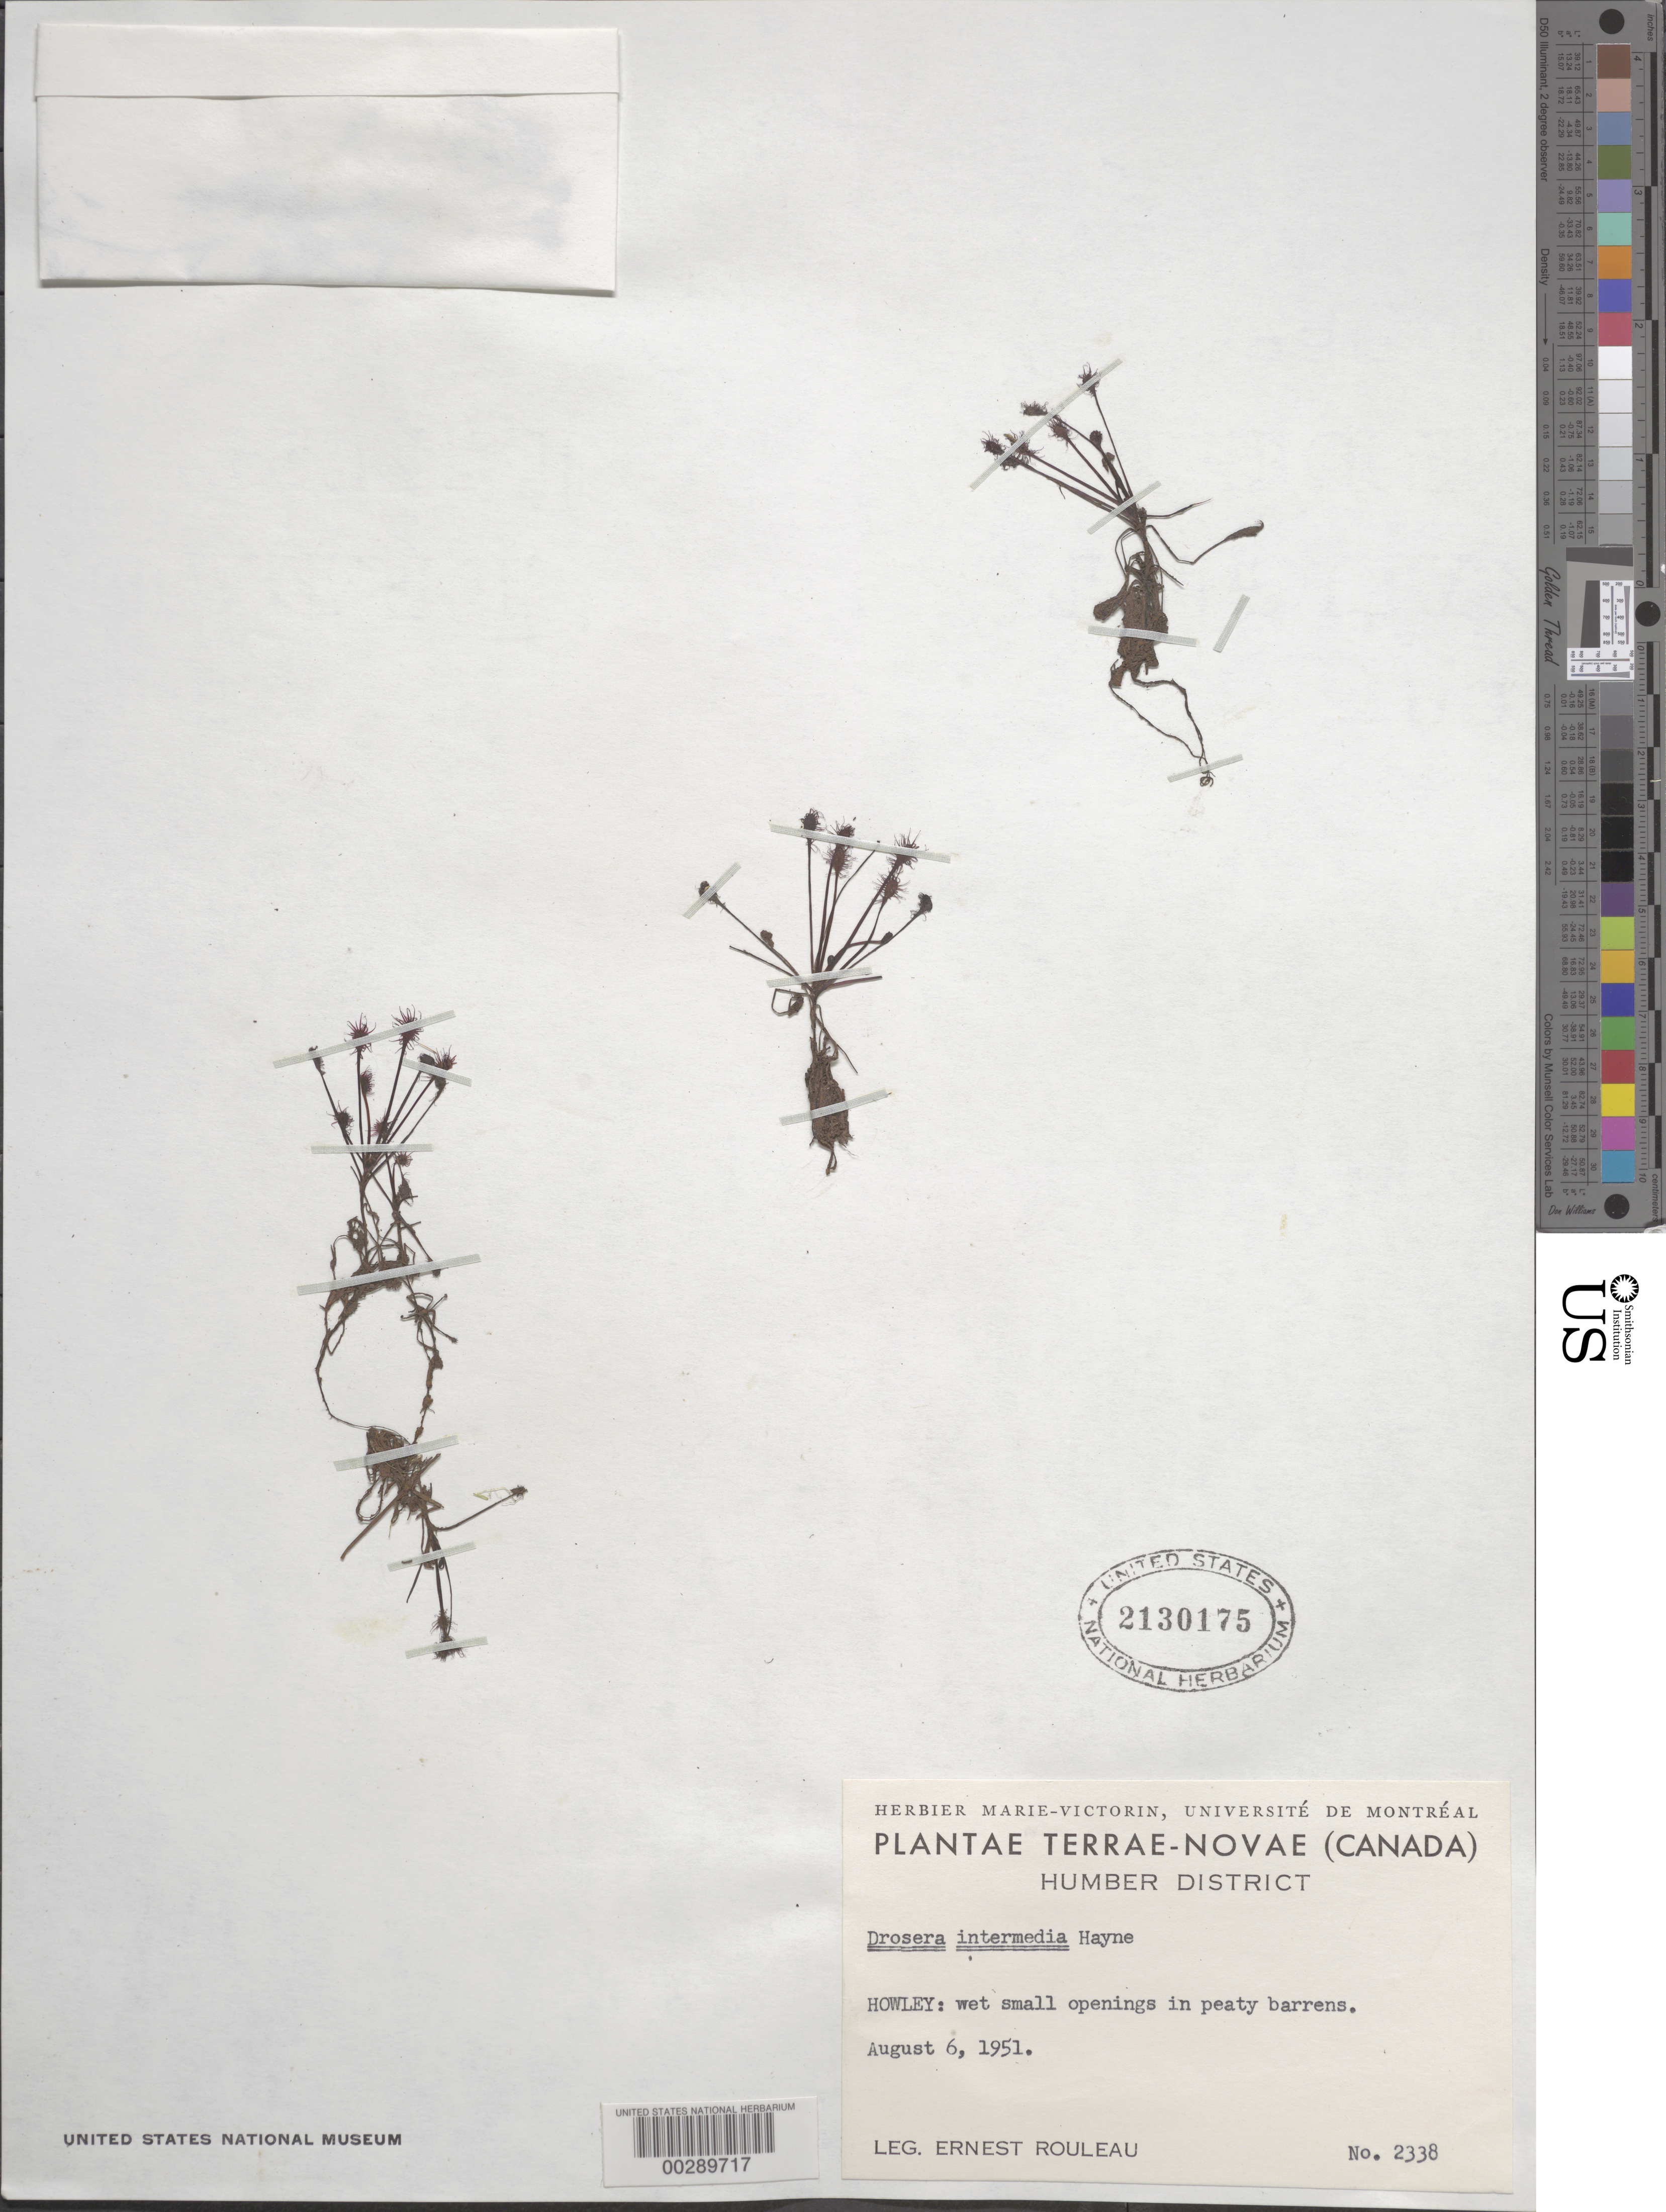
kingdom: Plantae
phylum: Tracheophyta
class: Magnoliopsida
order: Caryophyllales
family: Droseraceae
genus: Drosera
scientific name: Drosera intermedia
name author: Hayne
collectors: E. Rouleau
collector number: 2338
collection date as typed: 06 Aug 1951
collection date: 1951-08-06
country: Canada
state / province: Newfoundland and Labrador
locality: Humber district, howley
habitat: Peaty barrens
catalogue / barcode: US 2130175